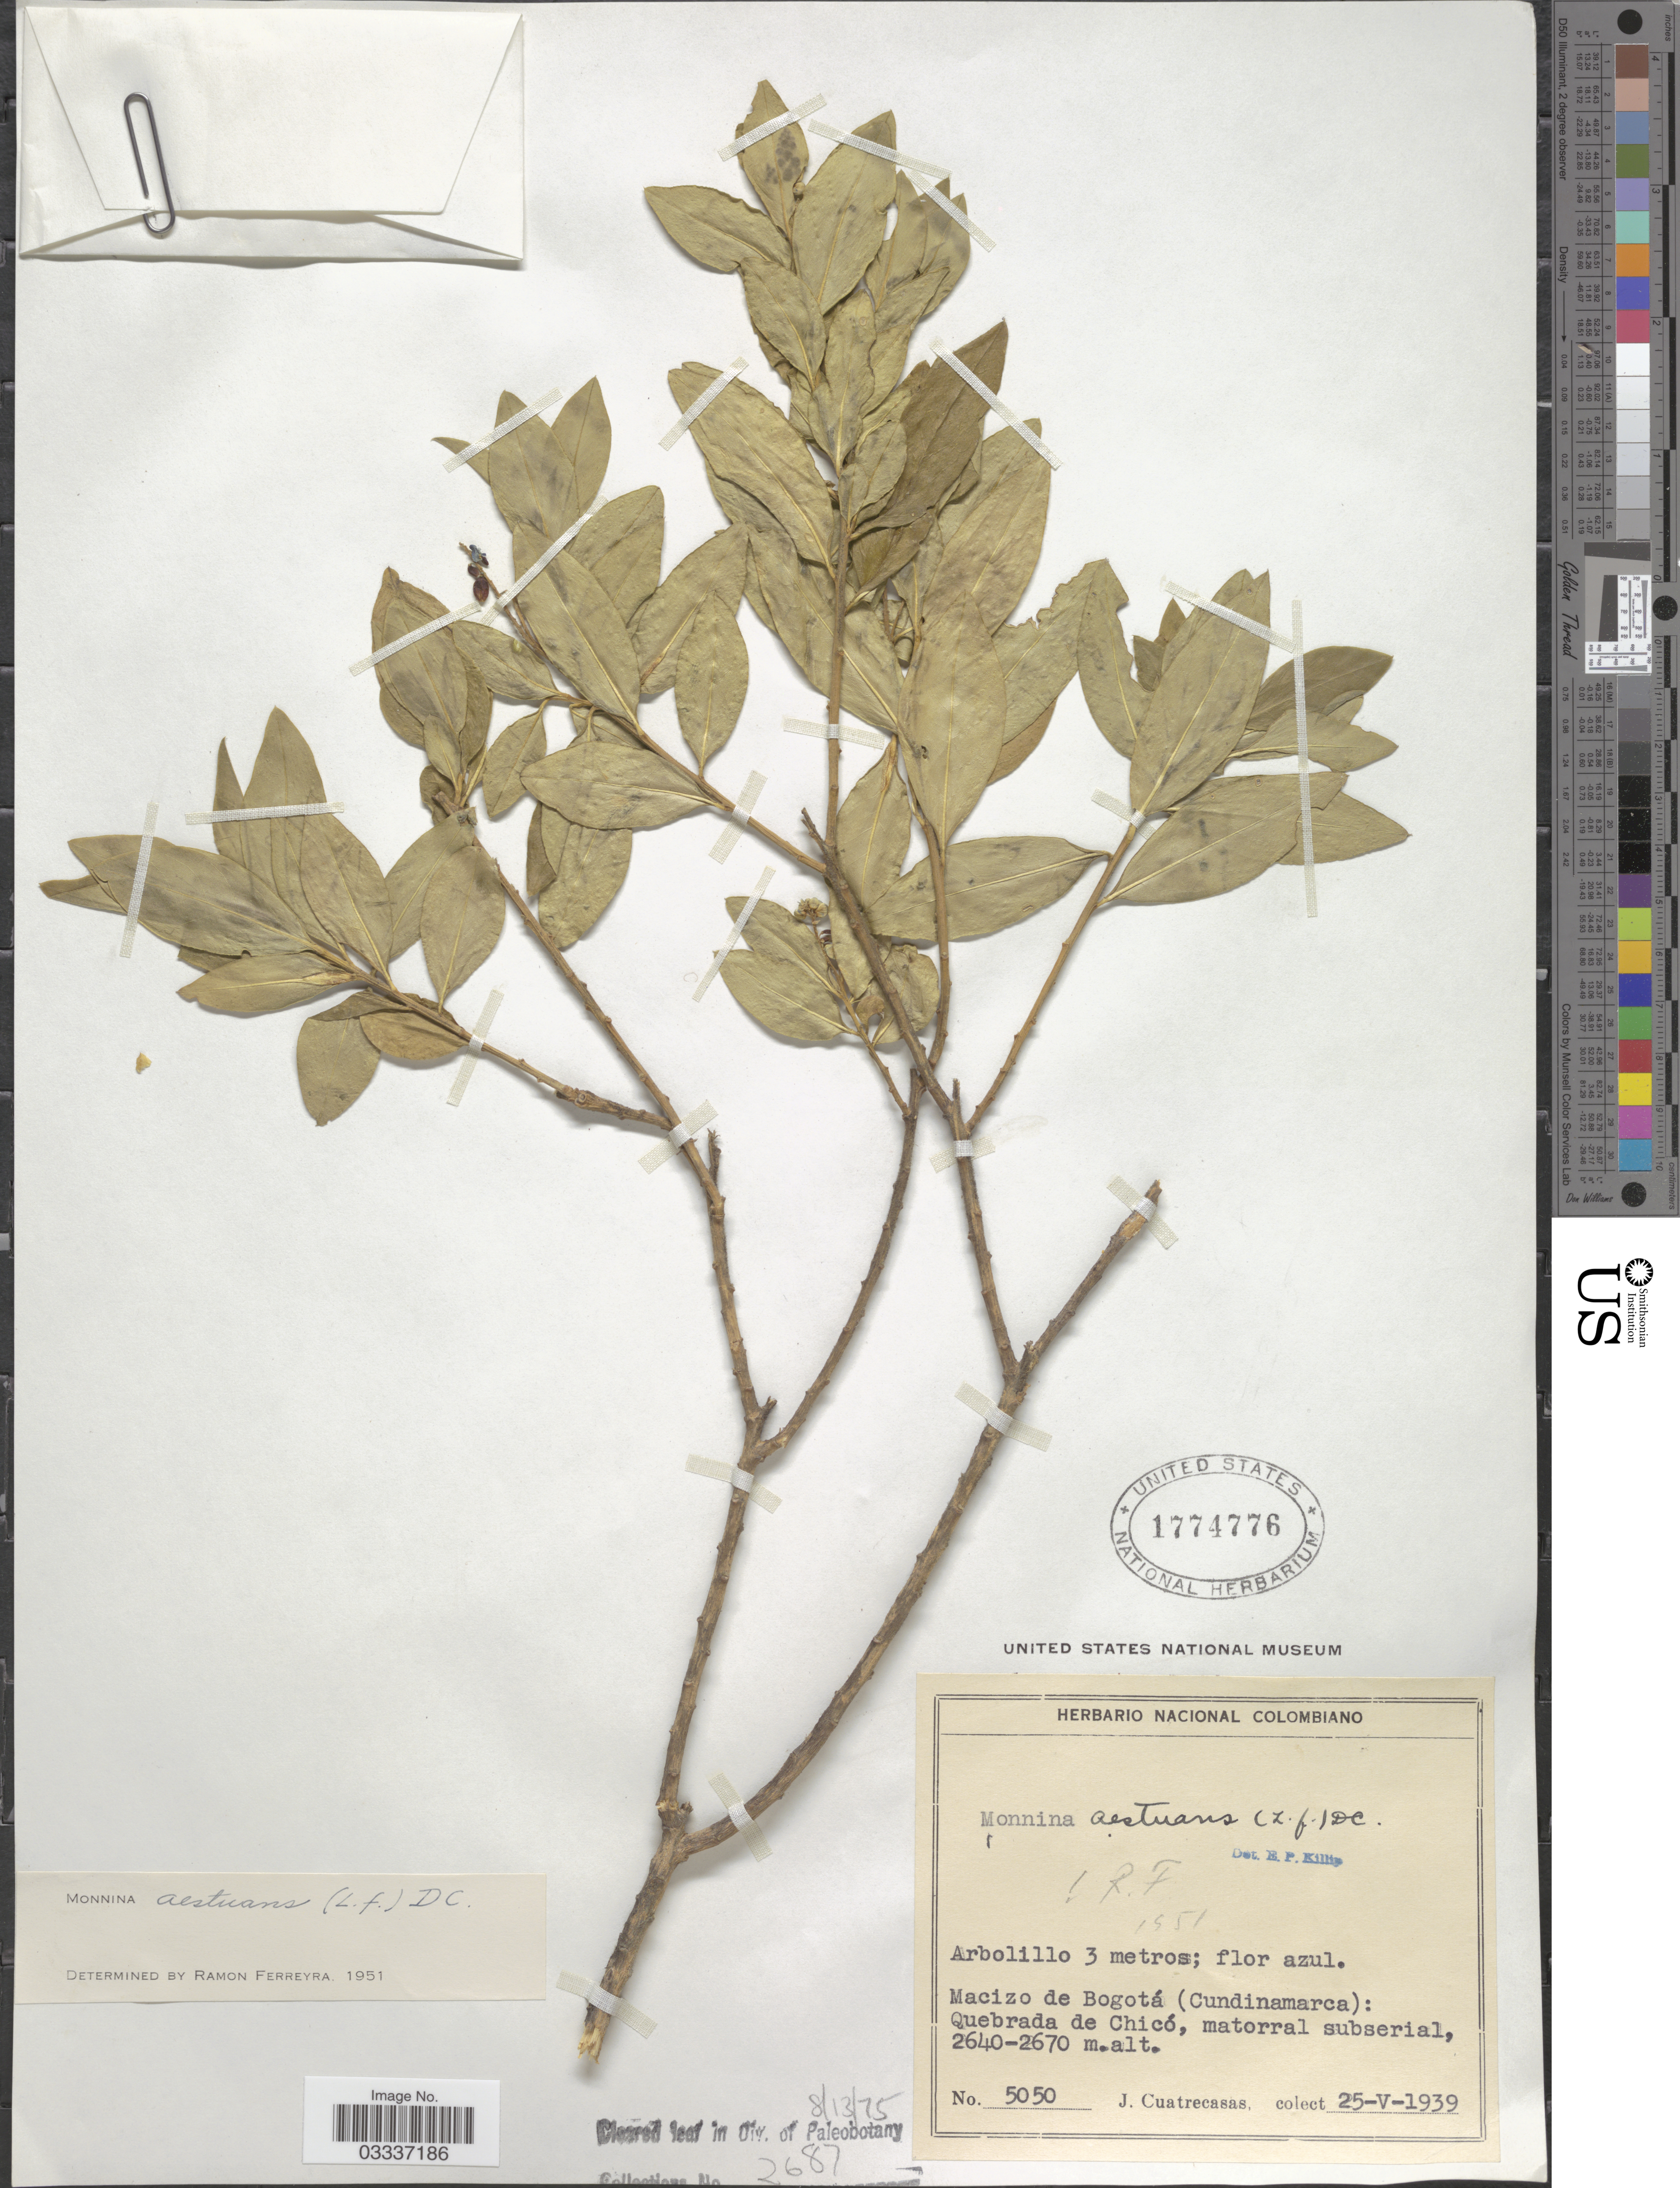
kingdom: Plantae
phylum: Tracheophyta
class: Magnoliopsida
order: Fabales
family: Polygalaceae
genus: Monnina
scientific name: Monnina aestuans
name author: (L. f.) DC.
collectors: J. Cuatrecasas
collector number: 5050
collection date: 1939-05-25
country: Colombia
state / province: Cundinamarca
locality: Macizo de Bogotá (Cundinamarca): Quebrada de Chicó.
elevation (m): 2640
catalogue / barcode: US 1774776